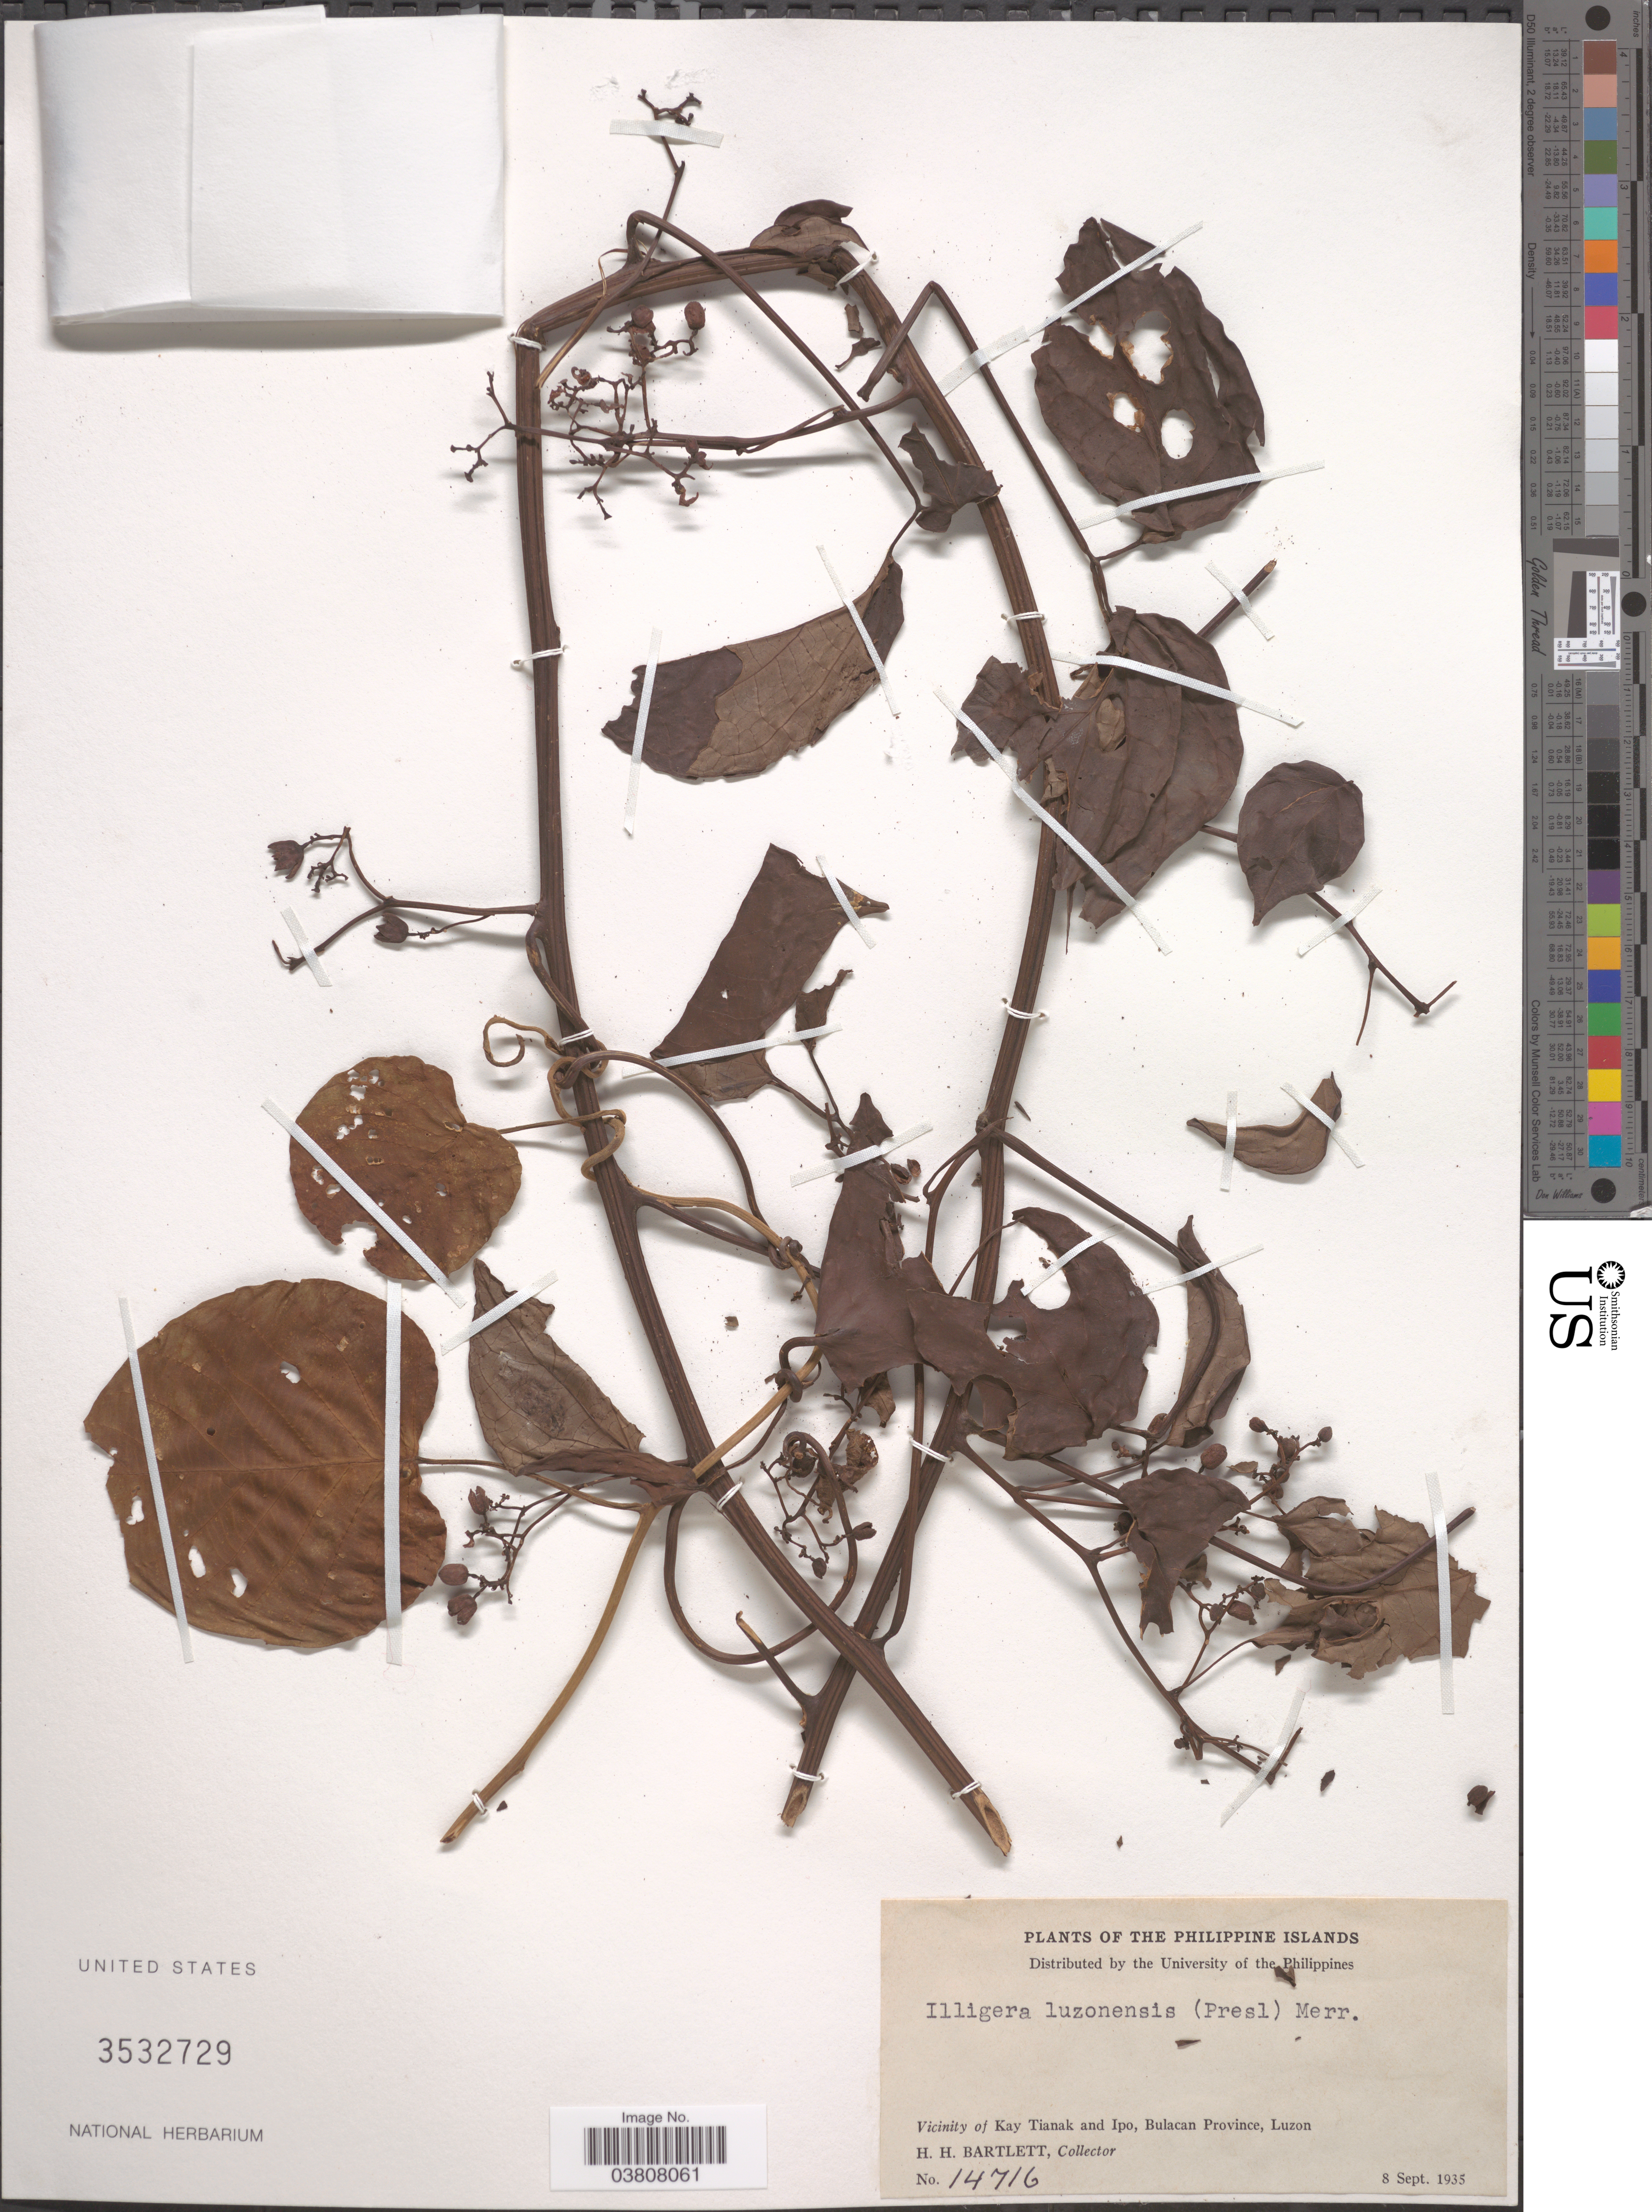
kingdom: Plantae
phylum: Tracheophyta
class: Magnoliopsida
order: Laurales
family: Hernandiaceae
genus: Illigera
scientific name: Illigera luzonensis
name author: (C. Presl) Merr.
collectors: H. H. Bartlett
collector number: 14716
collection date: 1935-09-08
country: Philippines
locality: Vicinity of Kay Tianak and Ipo, Bulacan Province, Luzon.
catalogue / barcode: US 3532729